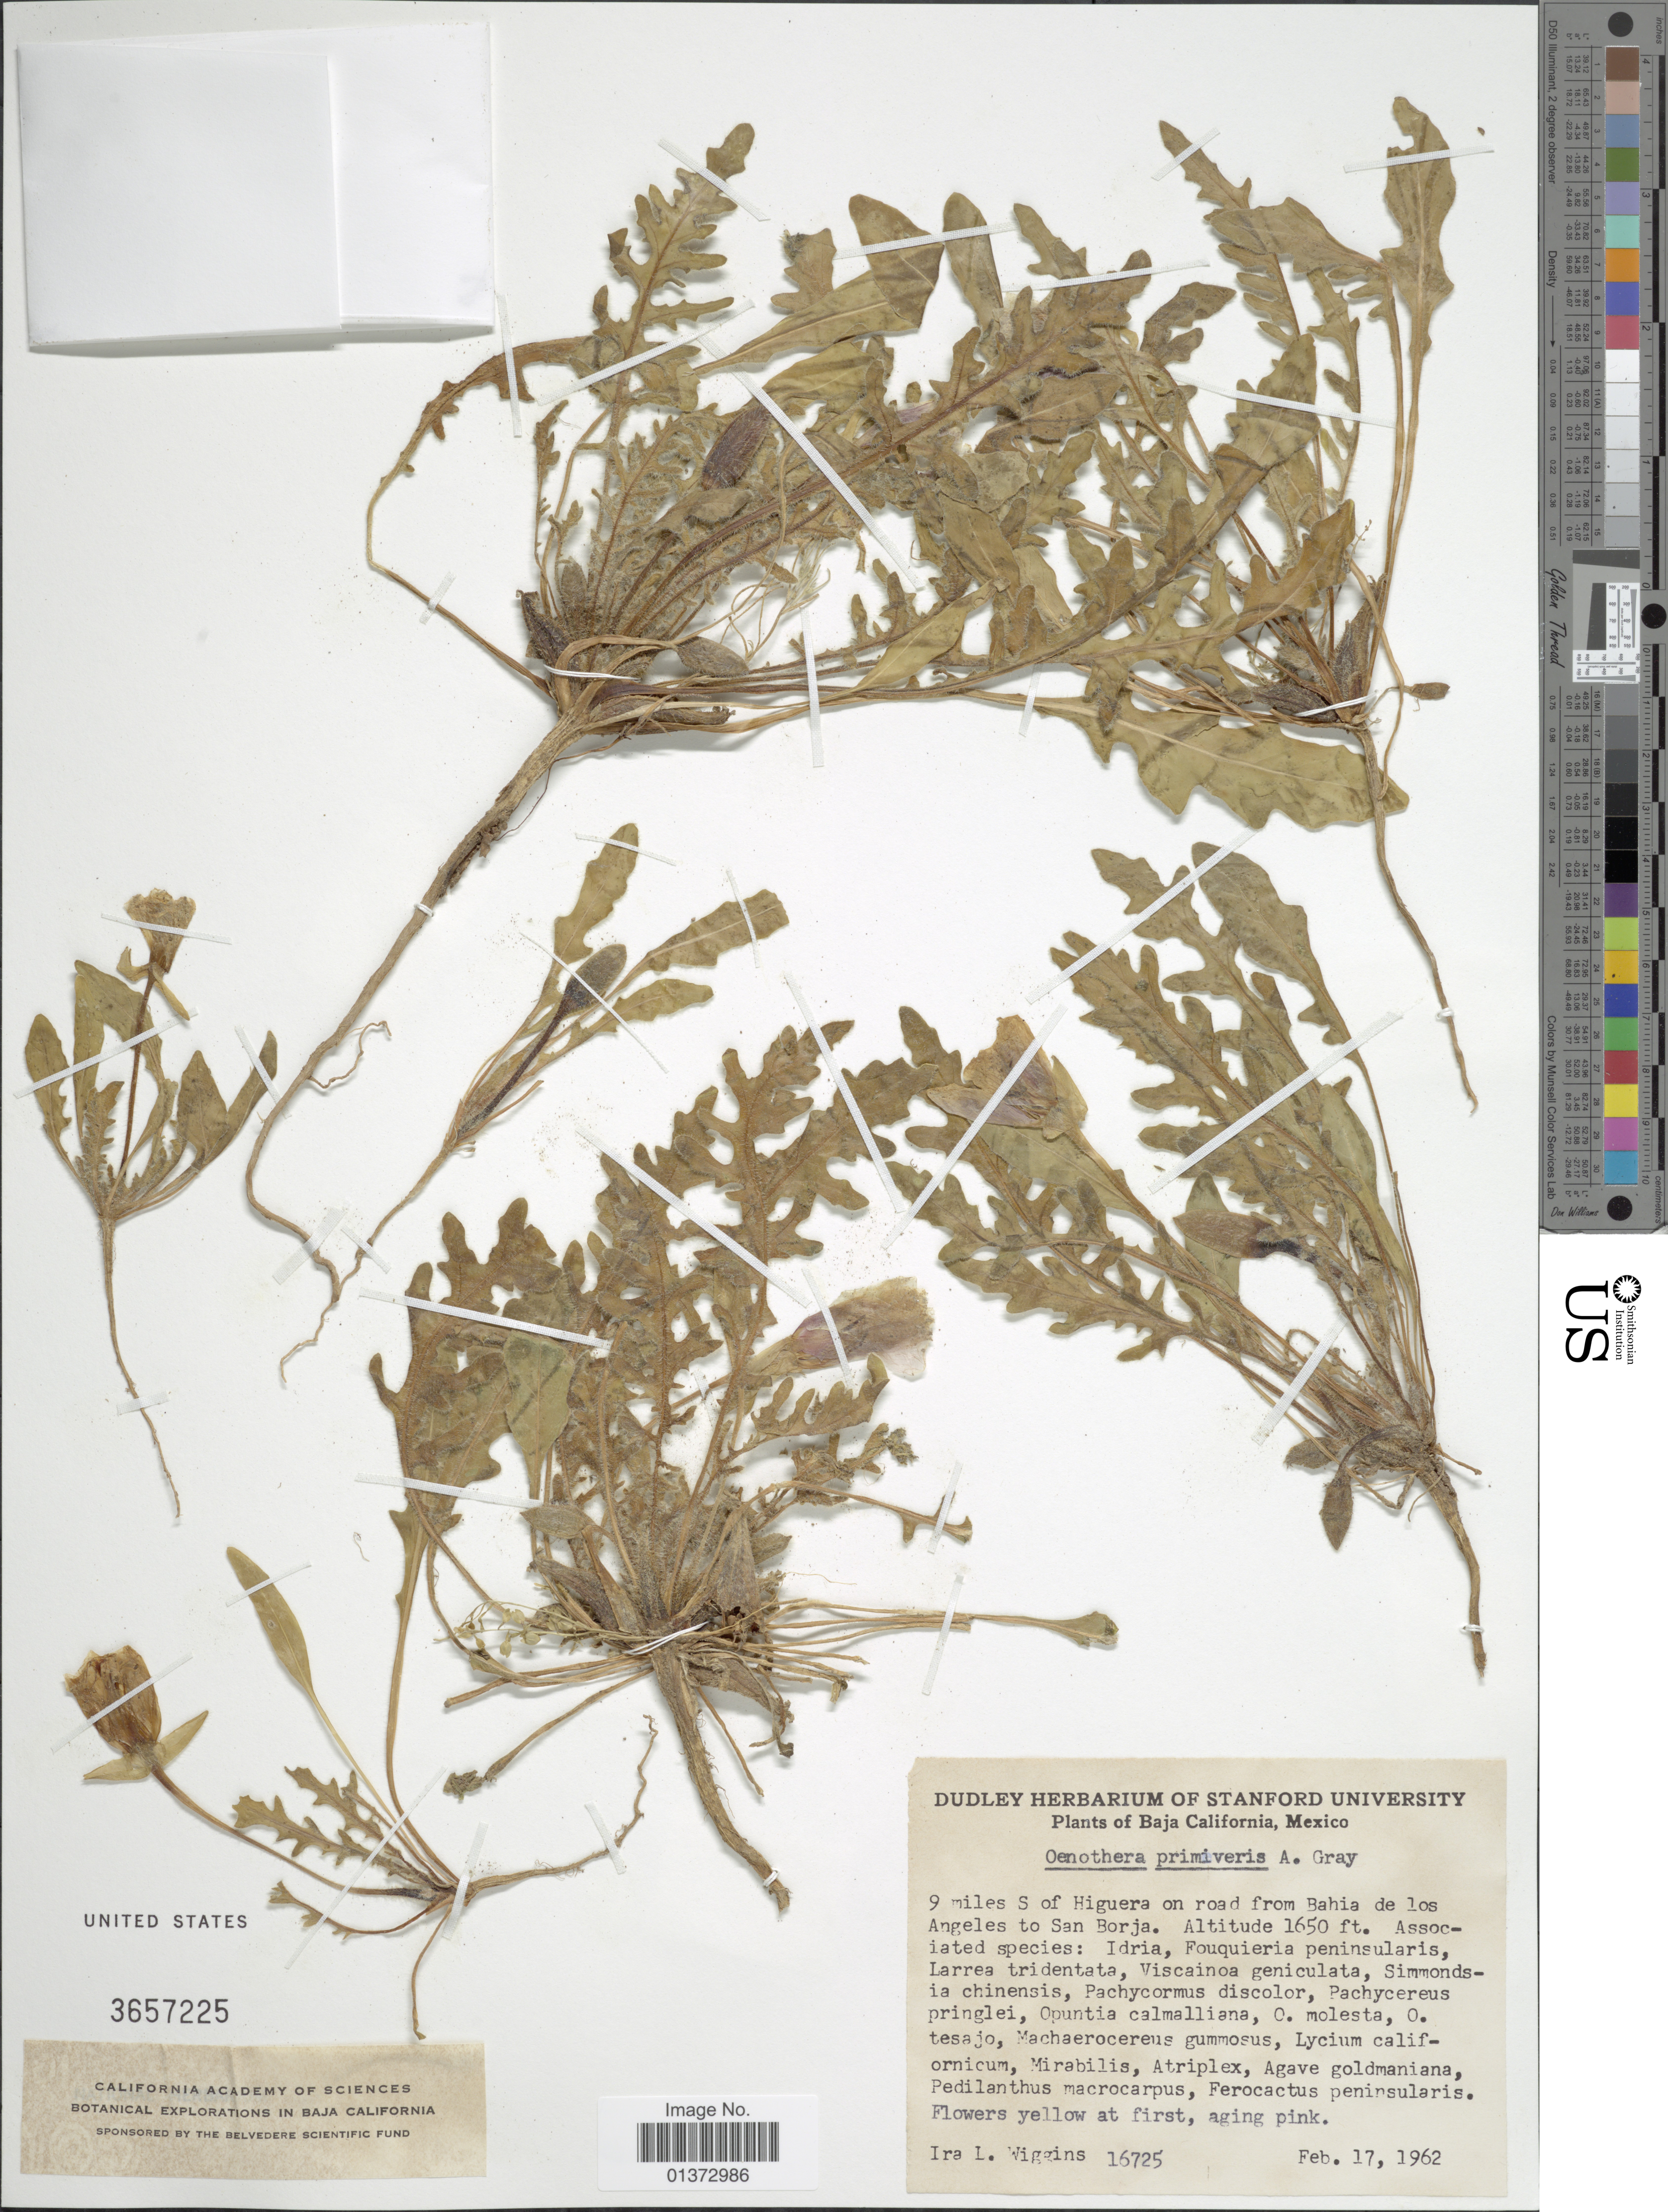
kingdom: Plantae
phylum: Tracheophyta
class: Magnoliopsida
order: Myrtales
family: Onagraceae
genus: Oenothera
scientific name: Oenothera primiveris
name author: A. Gray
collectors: I. L. Wiggins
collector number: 16725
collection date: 1962-02-17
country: Mexico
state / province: Baja California Norte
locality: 9 miles S of Higuera on road from Bahia de los Angeles to San Borja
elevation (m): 503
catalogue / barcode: US 3657225